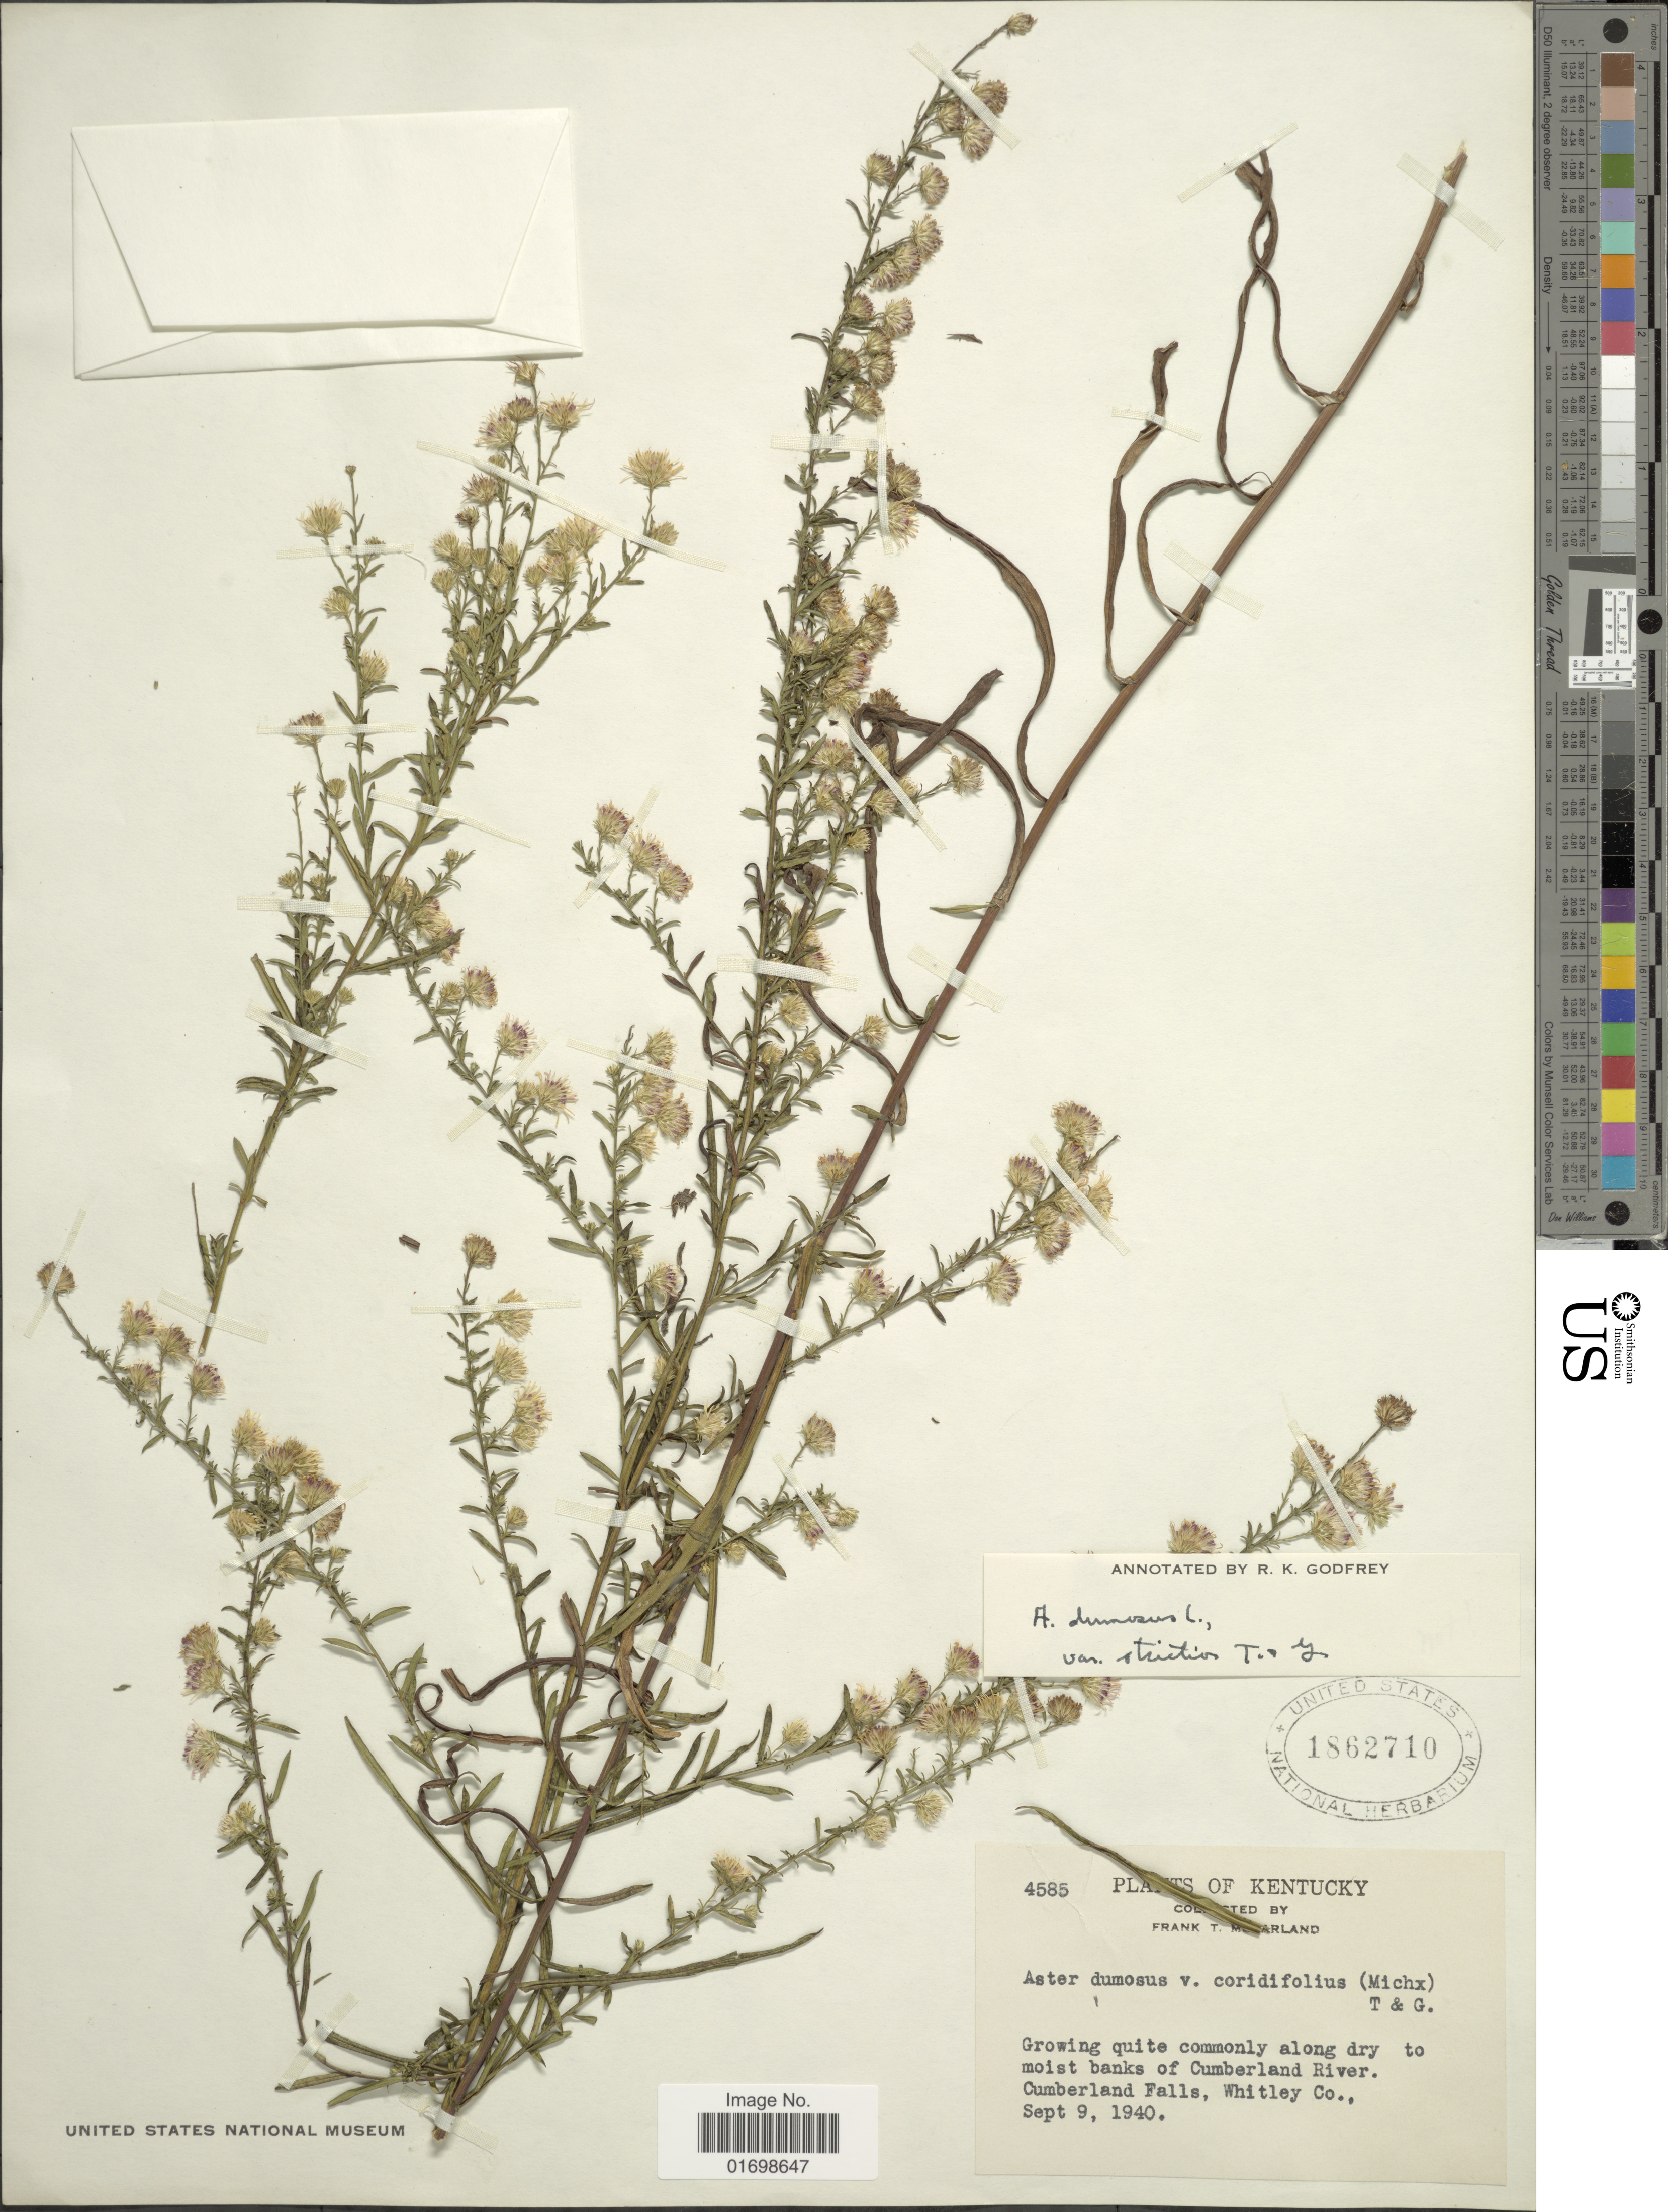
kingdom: Plantae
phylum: Tracheophyta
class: Magnoliopsida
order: Asterales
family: Asteraceae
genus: Symphyotrichum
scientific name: Symphyotrichum dumosum var. strictior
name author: (Torr. & A. Gray) G.L. Nesom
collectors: F. McFarland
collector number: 4585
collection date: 1940-09-09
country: United States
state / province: Kentucky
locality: Moist banks Falls, Whitley Co., in the Allegheny Mountains.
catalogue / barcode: US 1862710